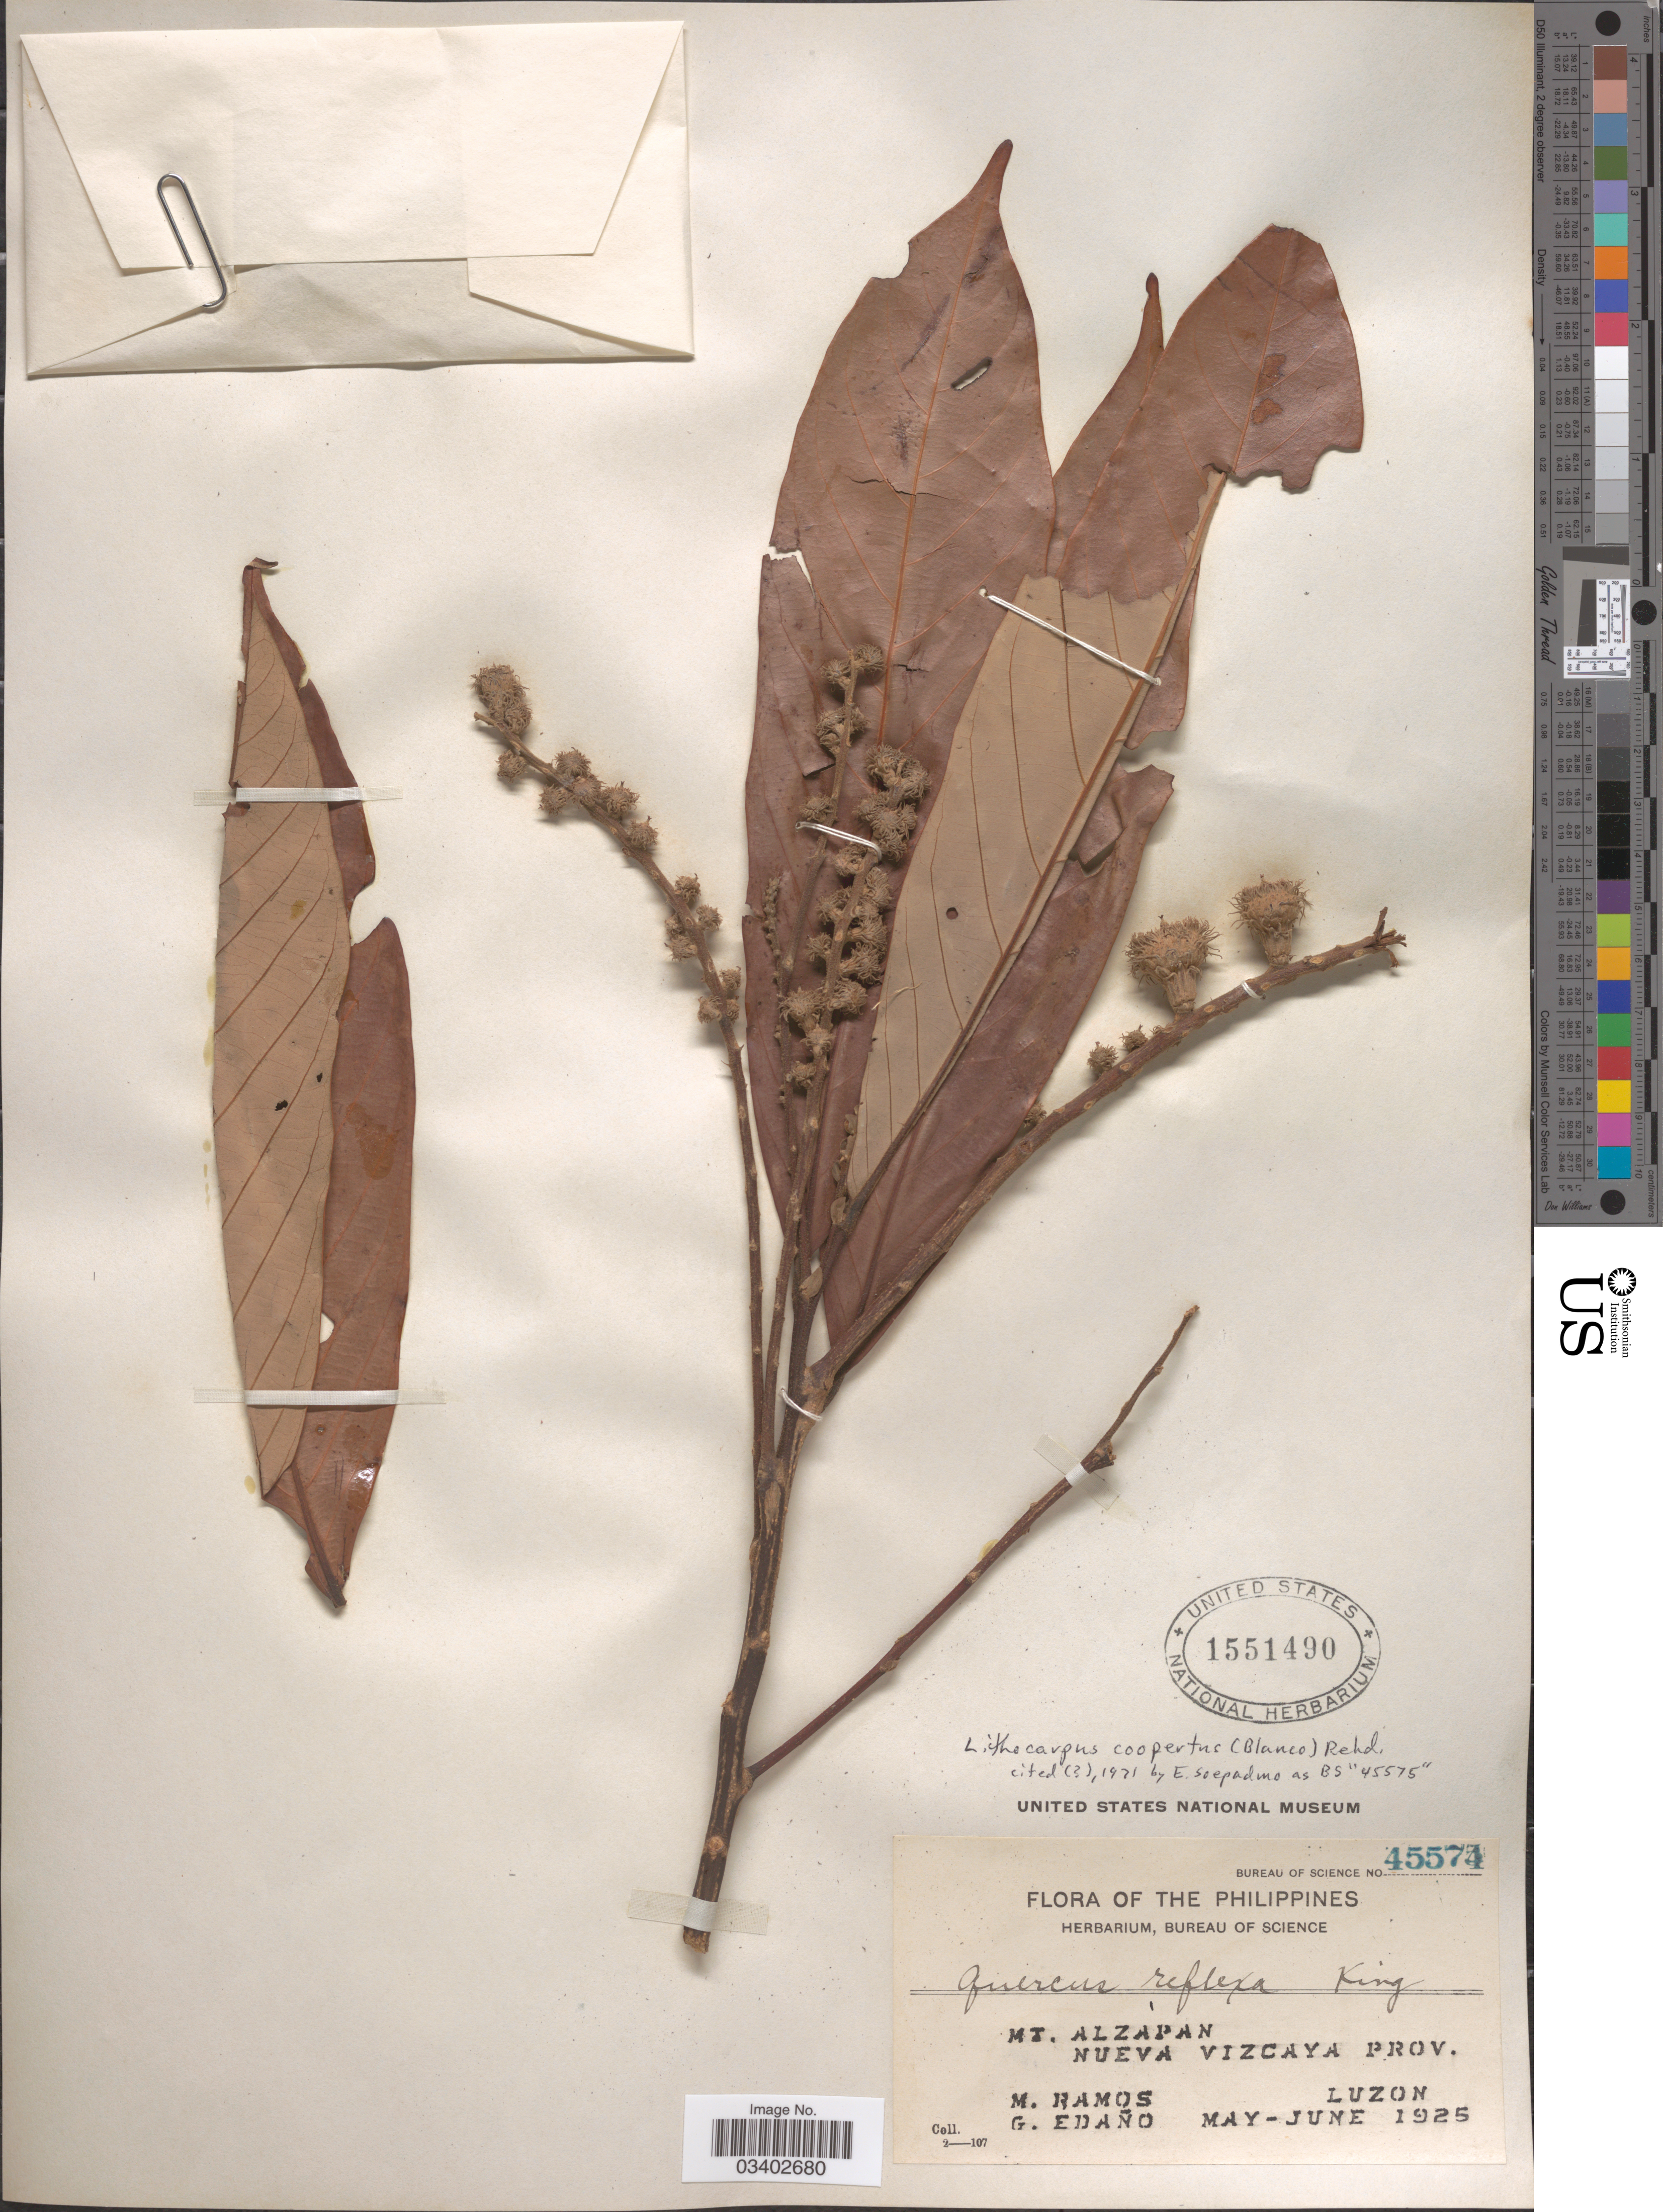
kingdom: Plantae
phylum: Tracheophyta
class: Magnoliopsida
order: Fagales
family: Fagaceae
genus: Lithocarpus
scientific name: Lithocarpus coopertus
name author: (Blanco) Rehder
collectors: M. Ramos & G. Edaño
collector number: Bureau of Science 45574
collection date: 1925-05/1925-06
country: Philippines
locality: Mt. Alzapan. Nueva Vizcaya Prov. Luzon.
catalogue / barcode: US 1551490